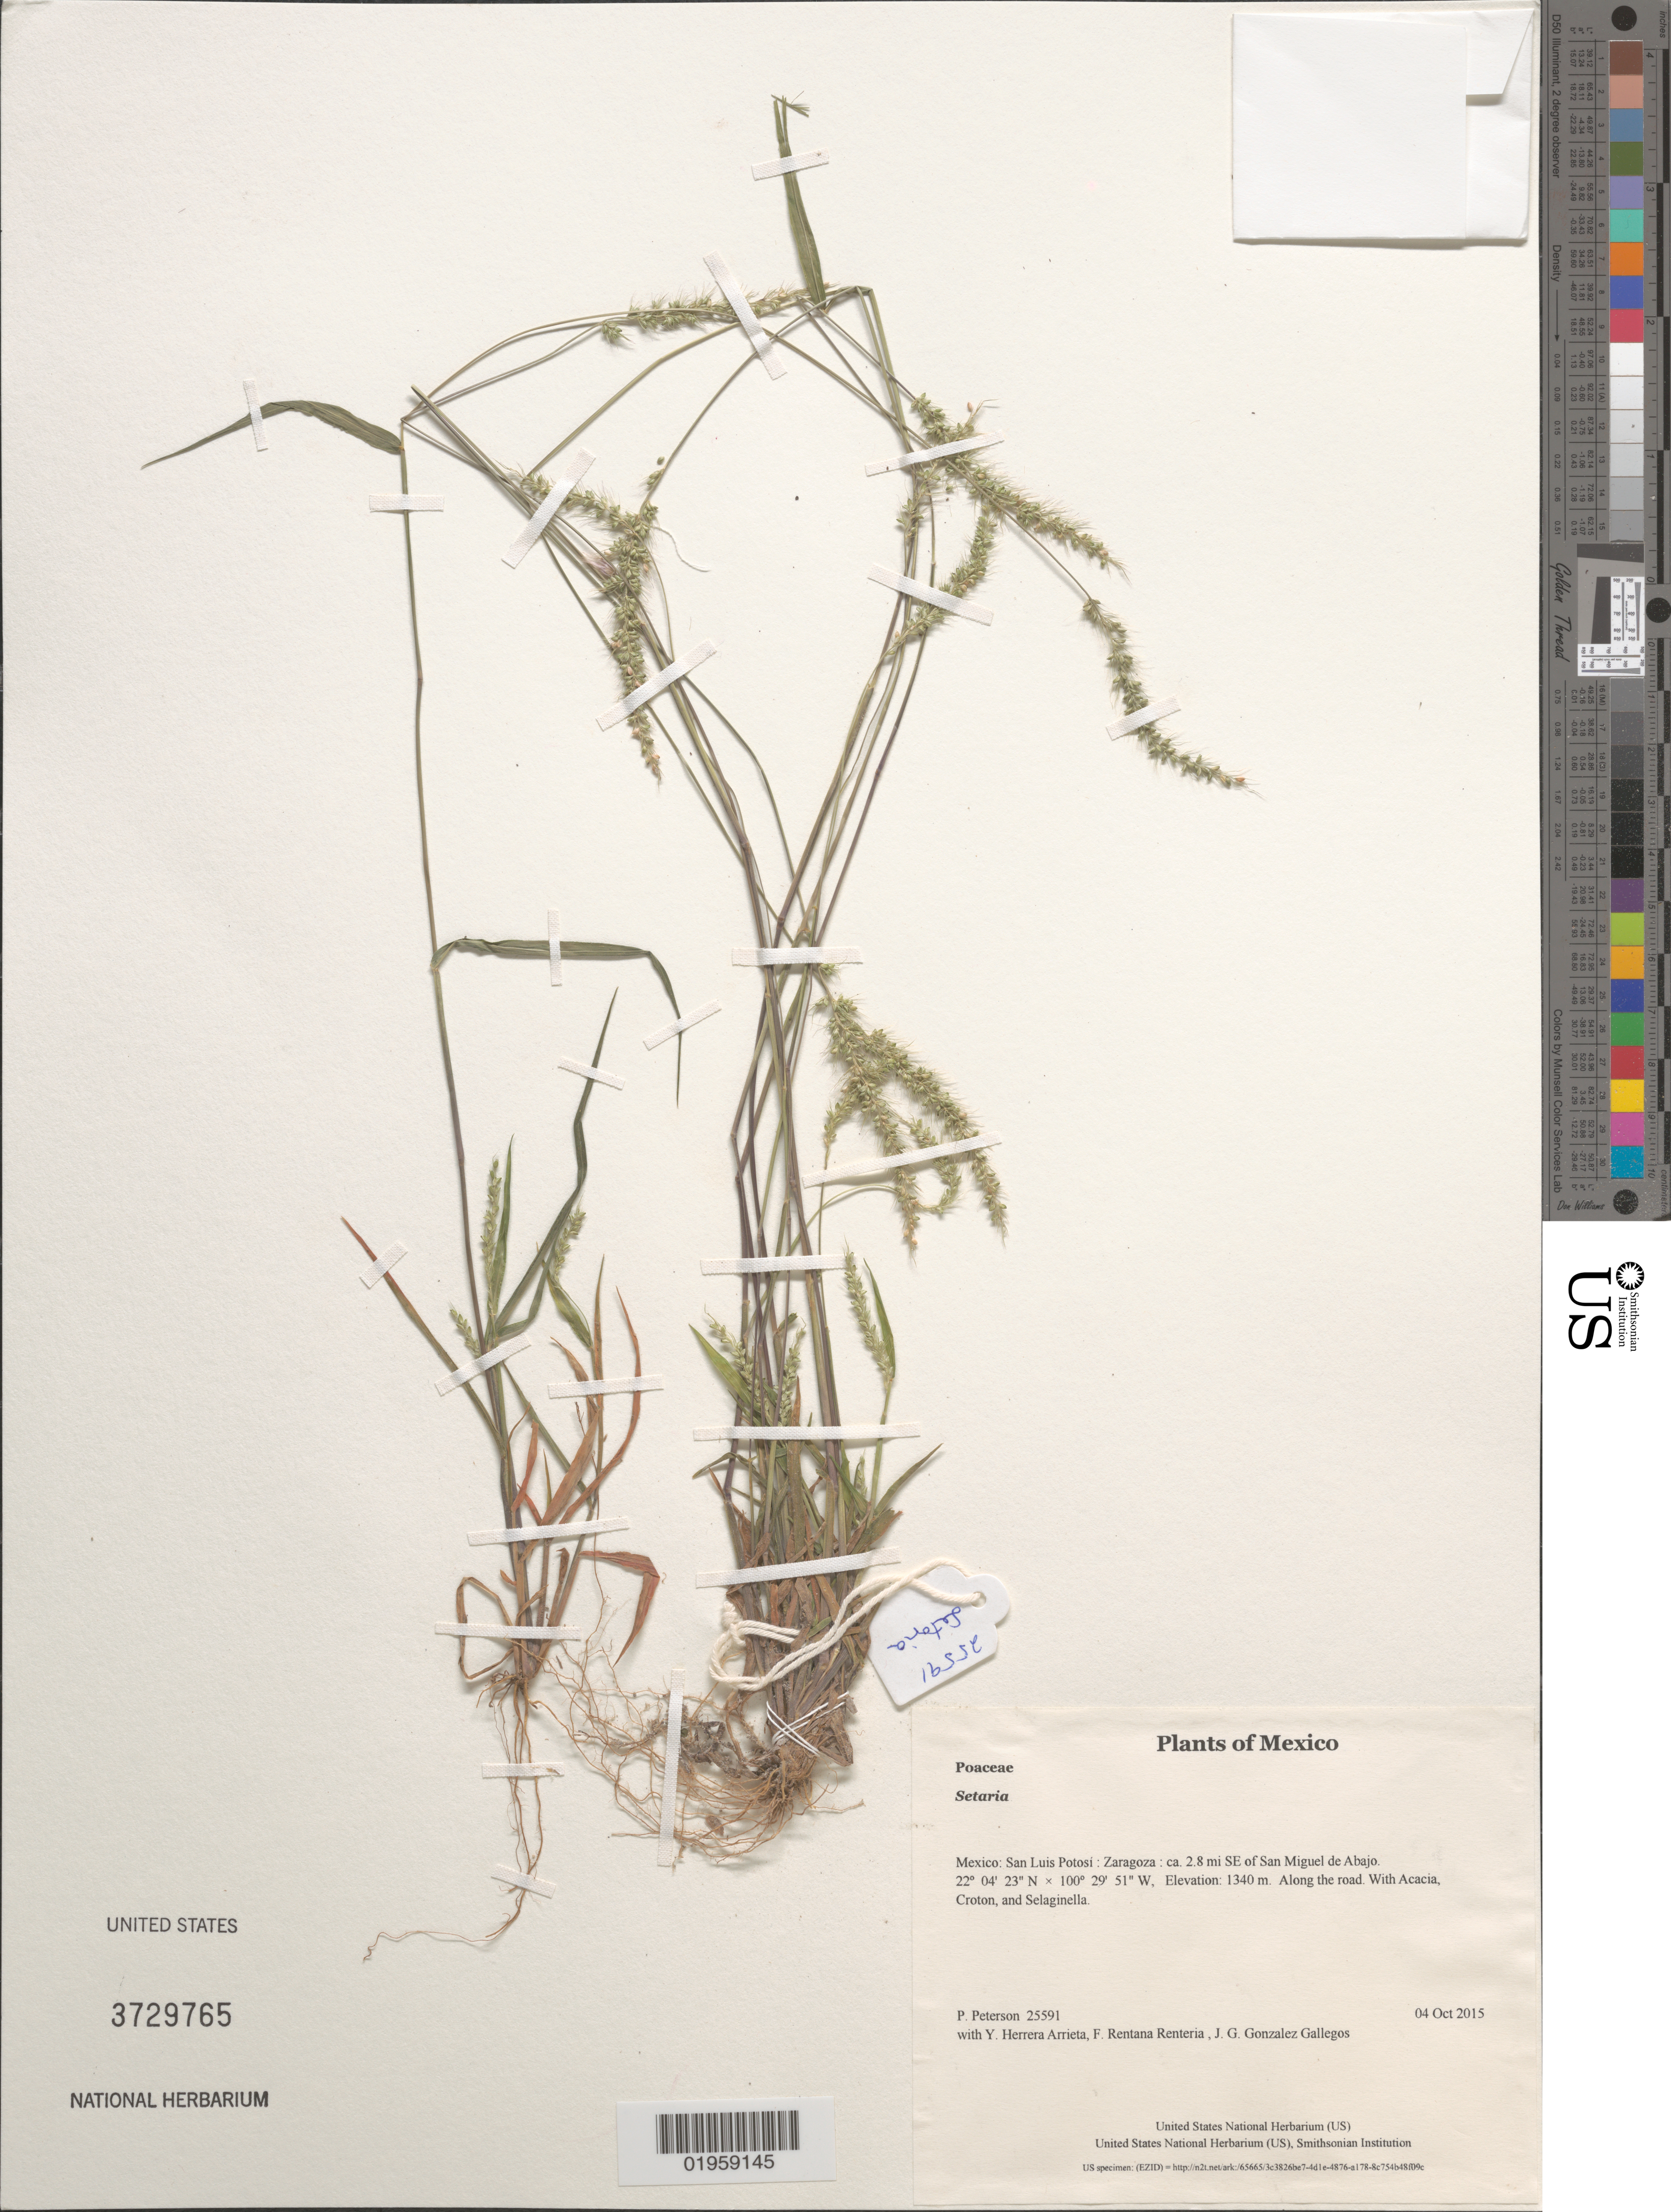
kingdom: Plantae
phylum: Tracheophyta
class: Liliopsida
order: Poales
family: Poaceae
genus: Setaria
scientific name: Setaria sp.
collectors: P. M. Peterson, Y. Herrera Arrieta, F. Rentana Renteria & J. G. Gonzalez Gallegos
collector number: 25591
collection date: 2015-10-04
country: Mexico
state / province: San Luis Potosí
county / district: Zaragoza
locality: ca. 2.8 mi SE of San Miguel de Abajo.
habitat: Along the road.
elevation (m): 1340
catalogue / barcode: US 3729765